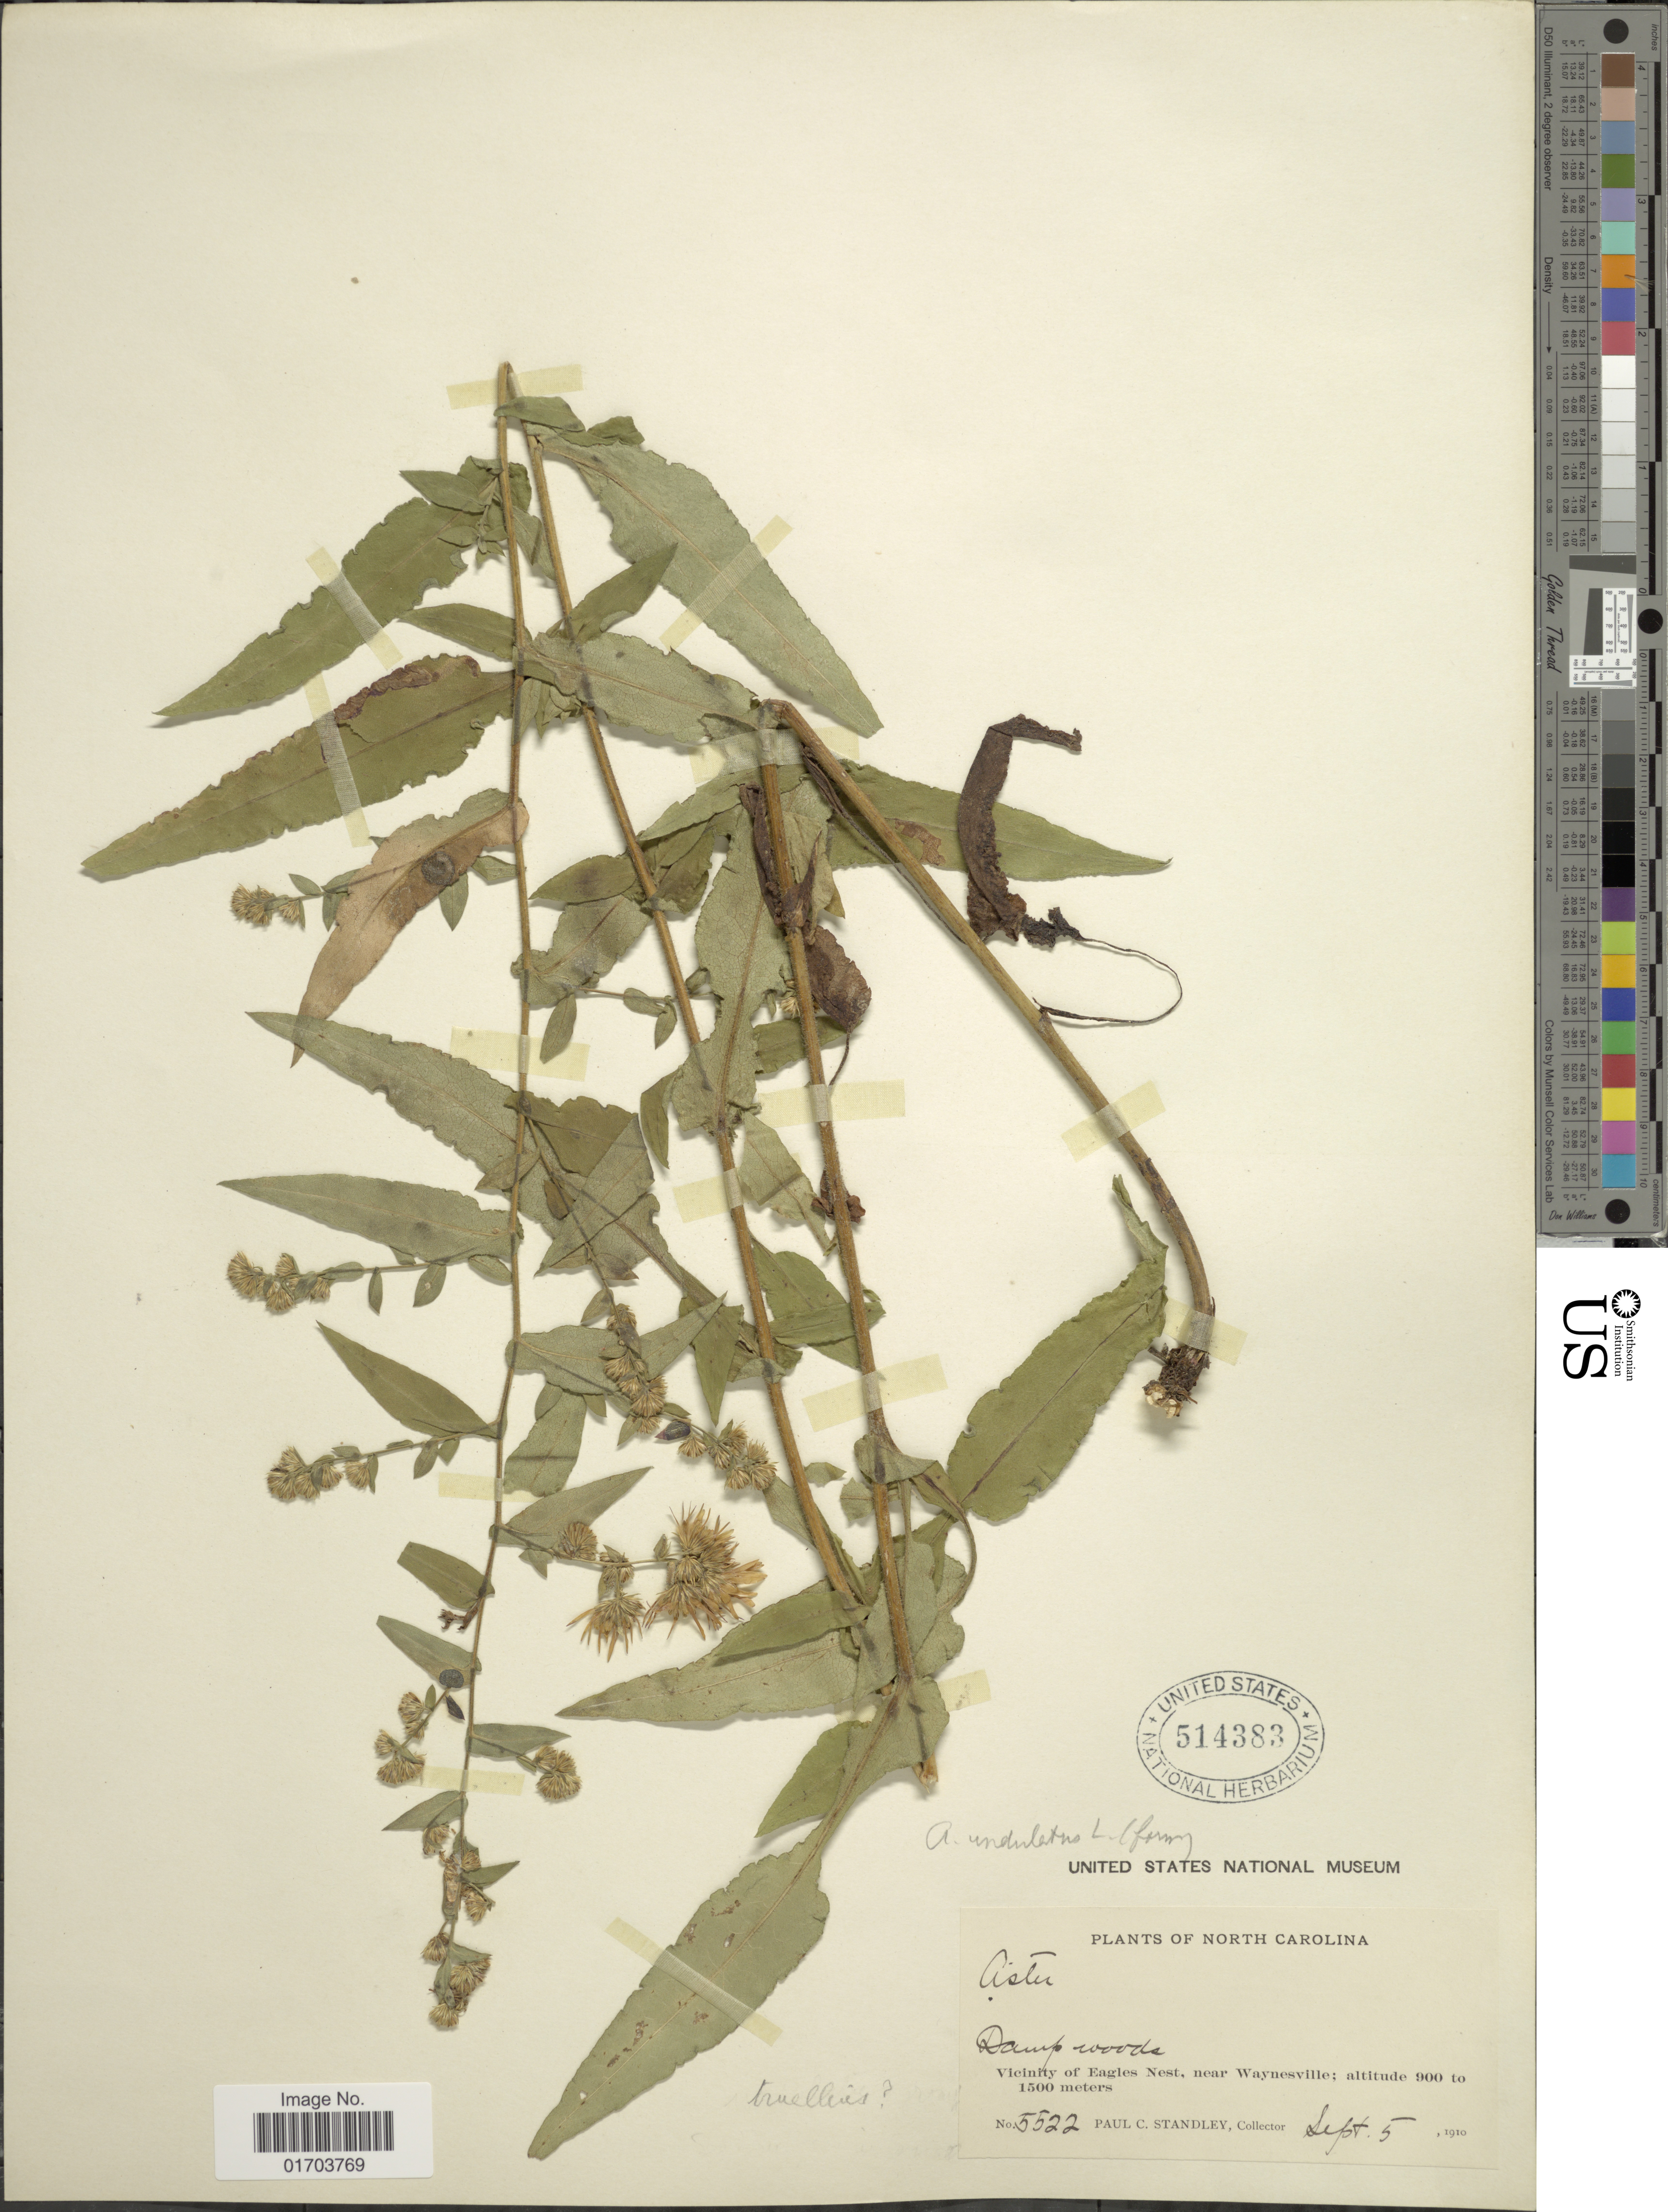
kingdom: Plantae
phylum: Tracheophyta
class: Magnoliopsida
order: Asterales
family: Asteraceae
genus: Symphyotrichum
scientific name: Symphyotrichum undulatum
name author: (L.) G.L. Nesom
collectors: P. C. Standley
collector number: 5522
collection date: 1910-09-05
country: United States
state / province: North Carolina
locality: Damp woods, Vicinity of Eagles Nest, near Waynesville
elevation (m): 900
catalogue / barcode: US 514383